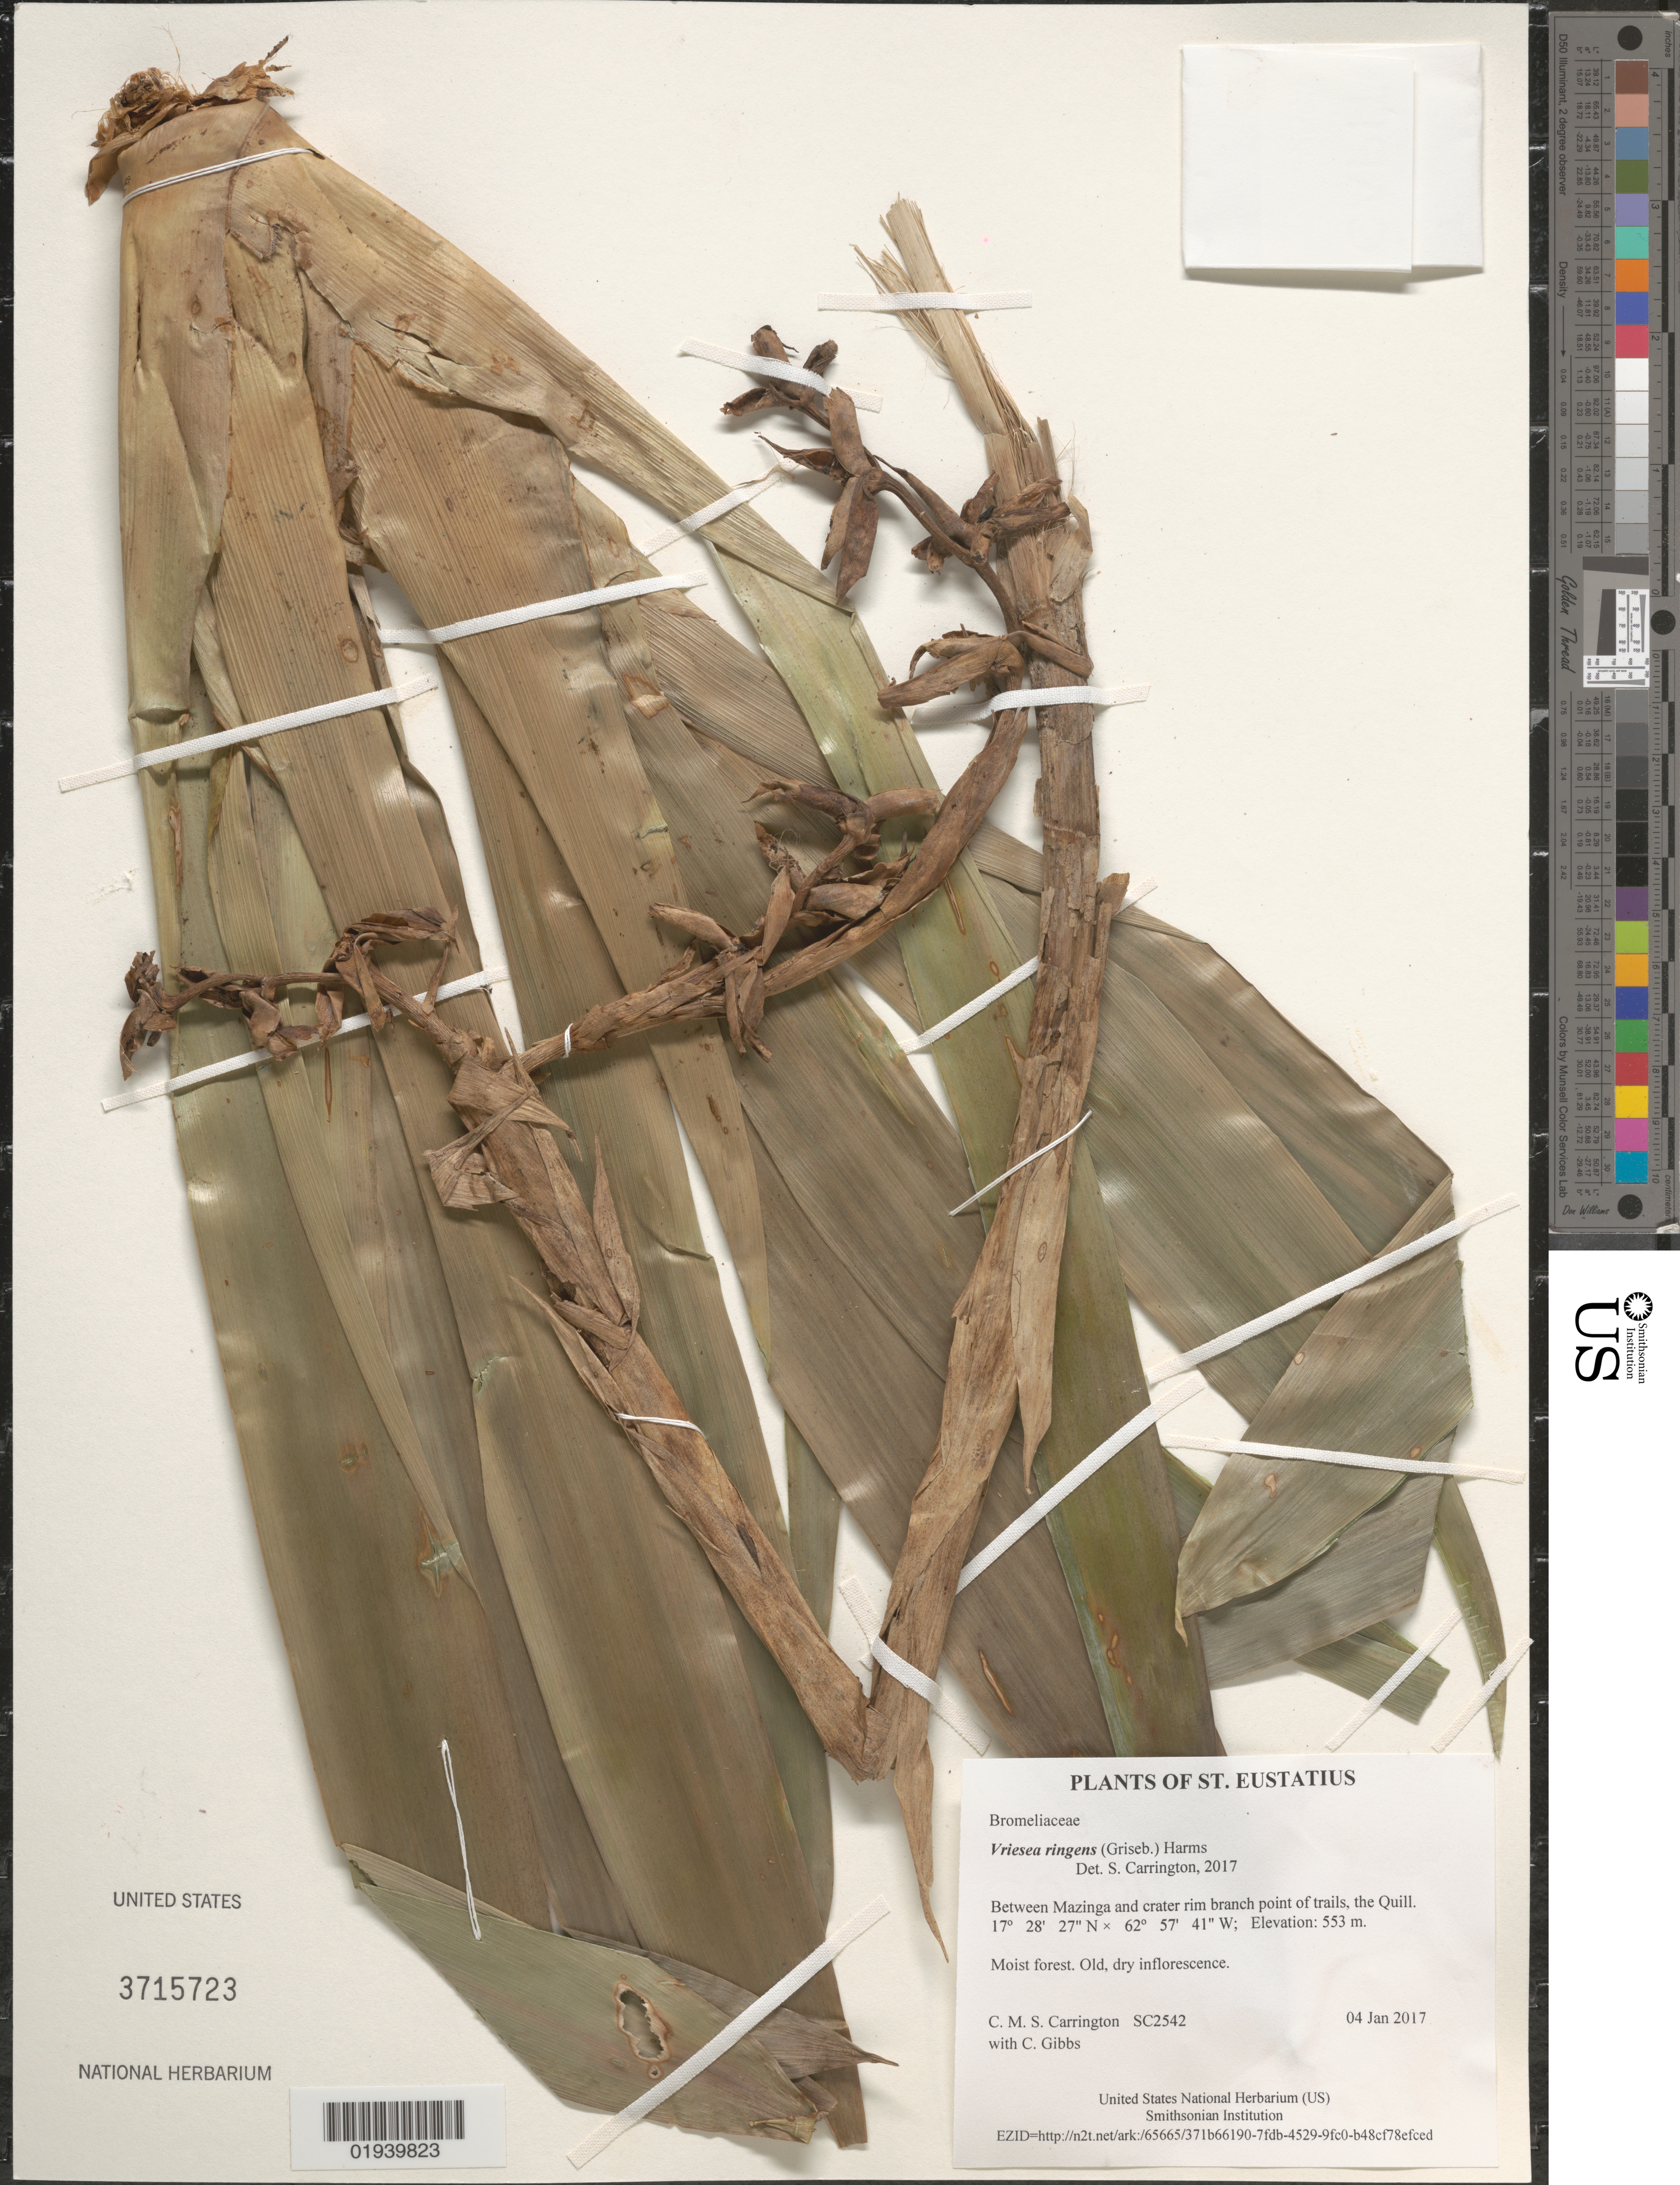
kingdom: Plantae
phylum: Tracheophyta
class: Liliopsida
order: Poales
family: Bromeliaceae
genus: Vriesea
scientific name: Vriesea ringens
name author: (Griseb.) Harms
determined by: Carrington, C. M. S.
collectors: C. M. S. Carrington & C. Gibbs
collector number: SC2542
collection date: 2017-01-04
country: Netherlands Antilles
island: St. Eustatius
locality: Between Mazinga and crater rim branch point of trails, the Quill.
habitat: Moist forest.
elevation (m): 553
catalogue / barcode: US 3715723